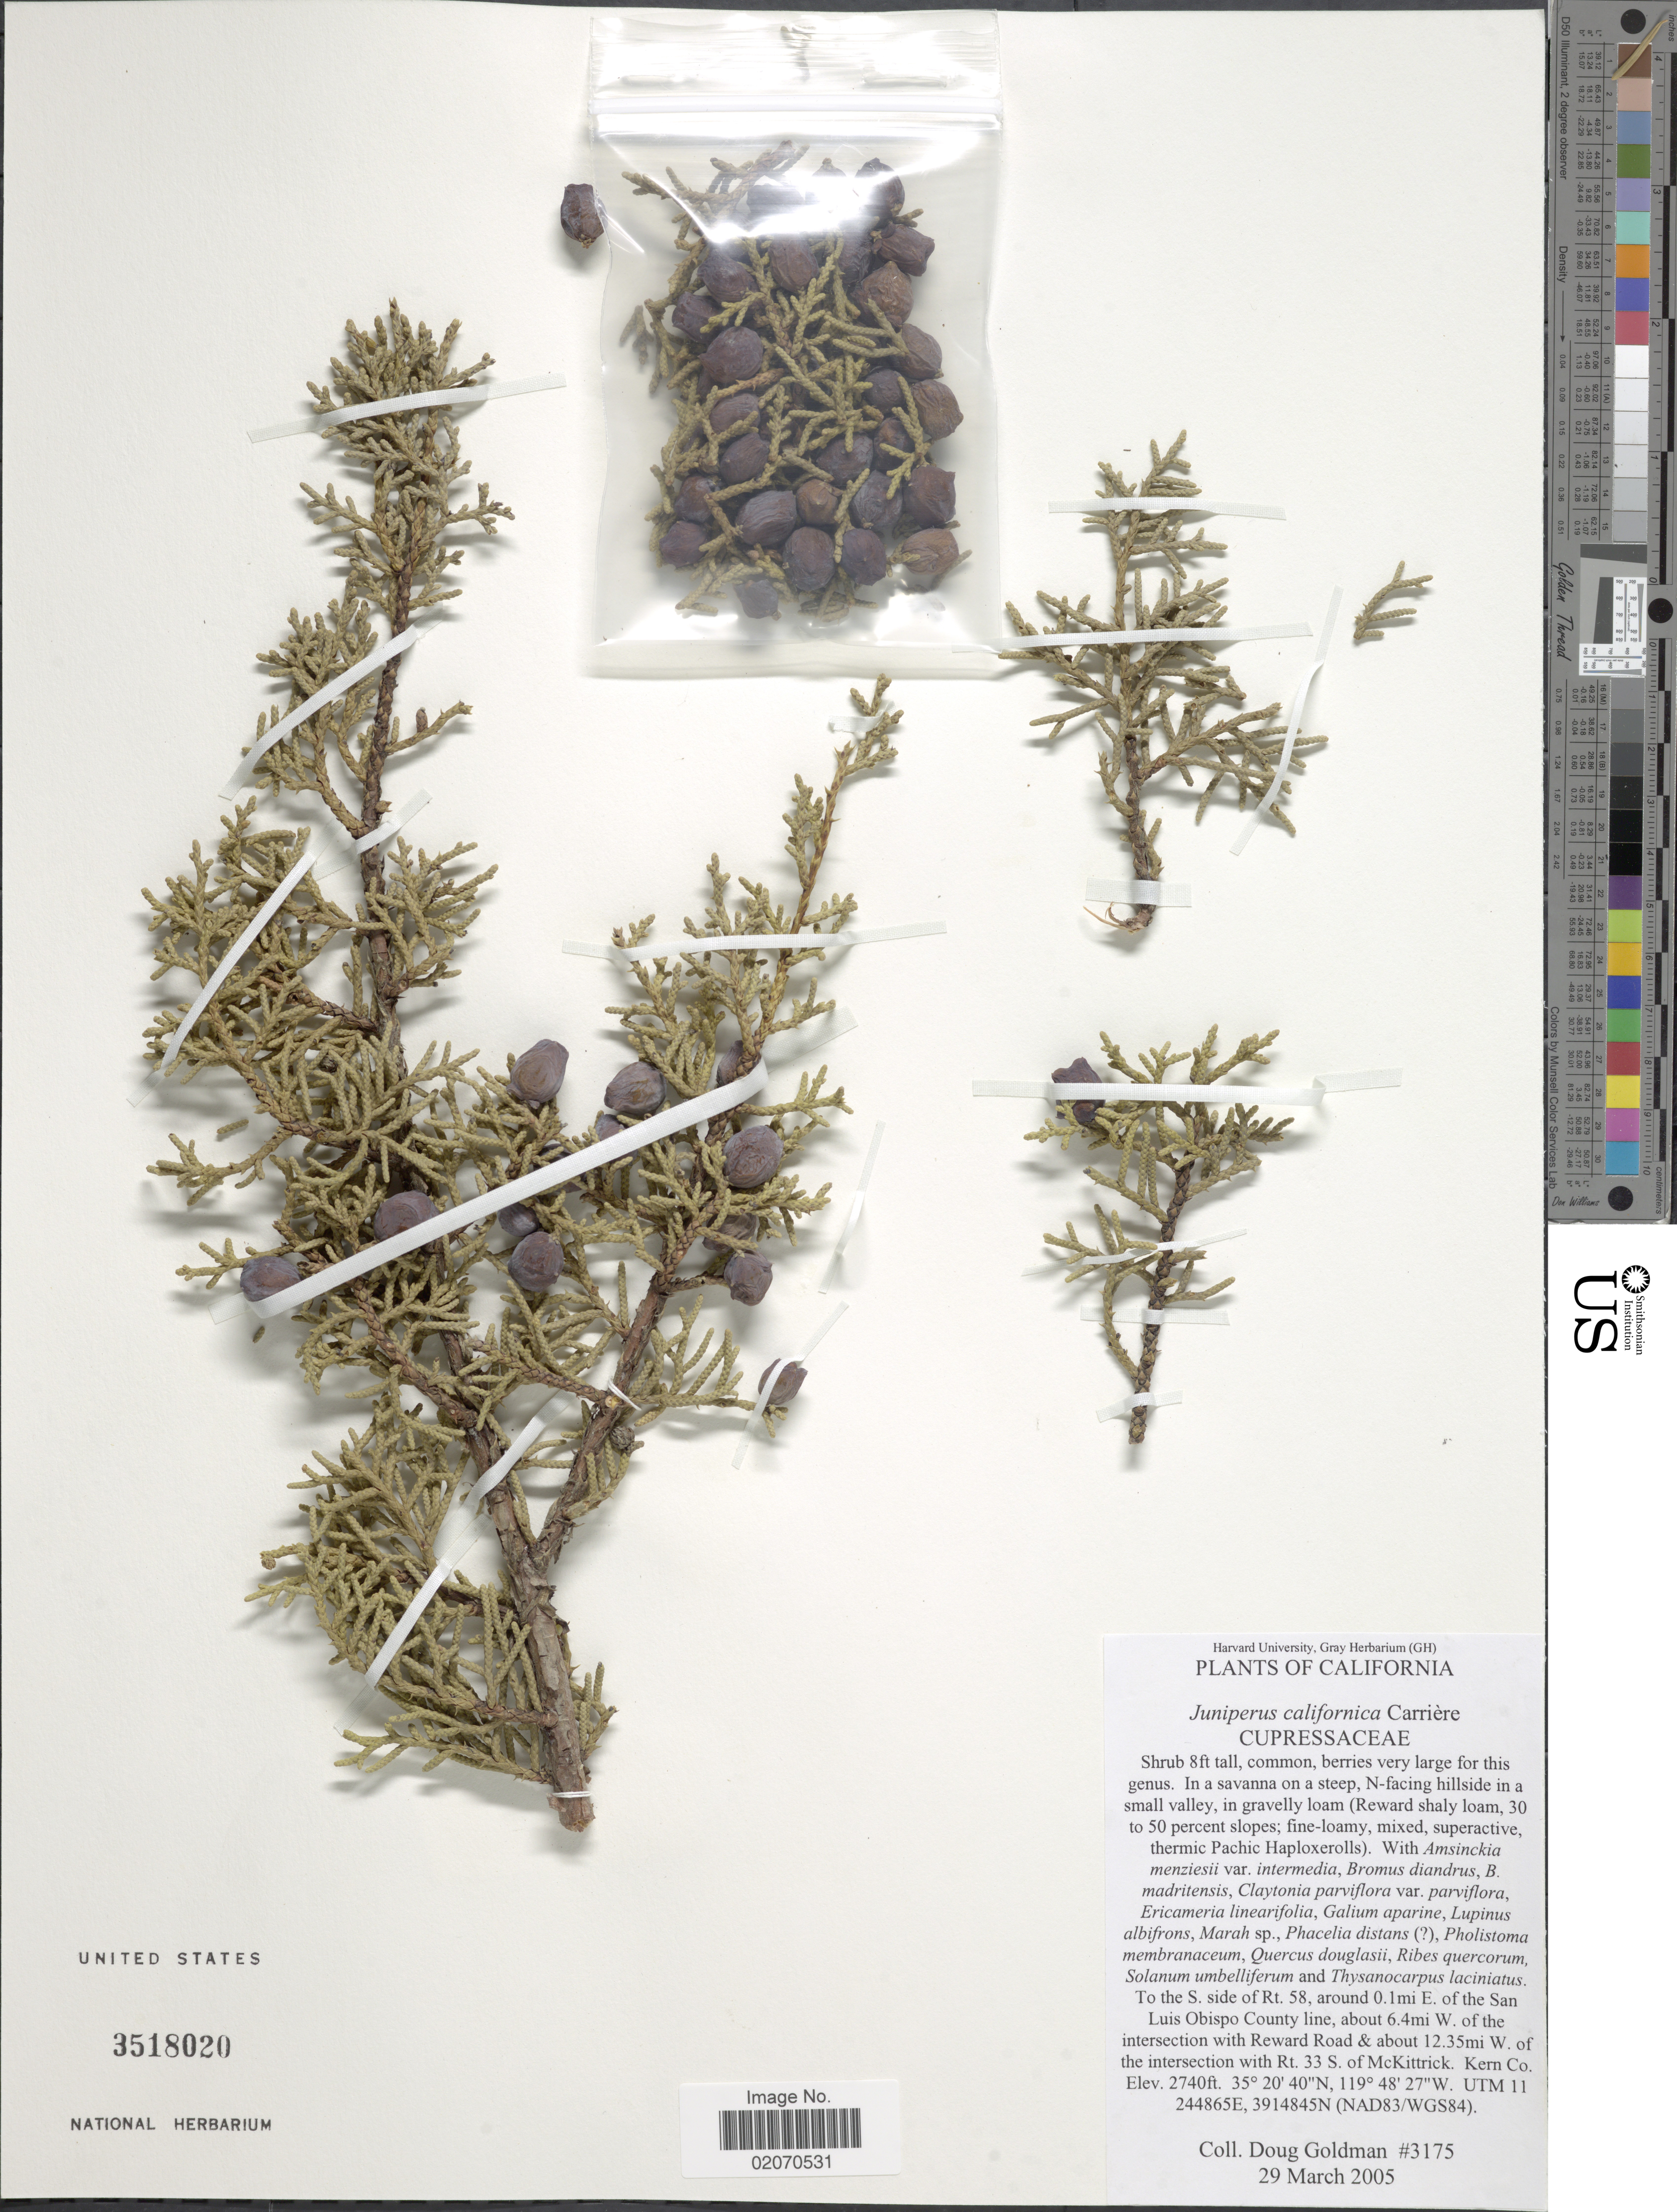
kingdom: Plantae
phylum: Tracheophyta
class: Pinopsida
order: Pinales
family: Cupressaceae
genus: Juniperus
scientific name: Juniperus californica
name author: Carrière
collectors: D. Goldman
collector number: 3175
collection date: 2005-03-29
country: United States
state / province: California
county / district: Kern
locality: To the S. side of Rt. 58, around 0.1 mi E. of San Luis Obispo Line, about 6.4 mi. W. of the intersection with Reward Road & about 12.35mi W. of the intersectionwith Rt. 33 S. of McKittrick. Kern Co. UTM 11 244865E. 3914845N (NAD83/ WGS84)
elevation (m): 835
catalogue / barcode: US 3518020